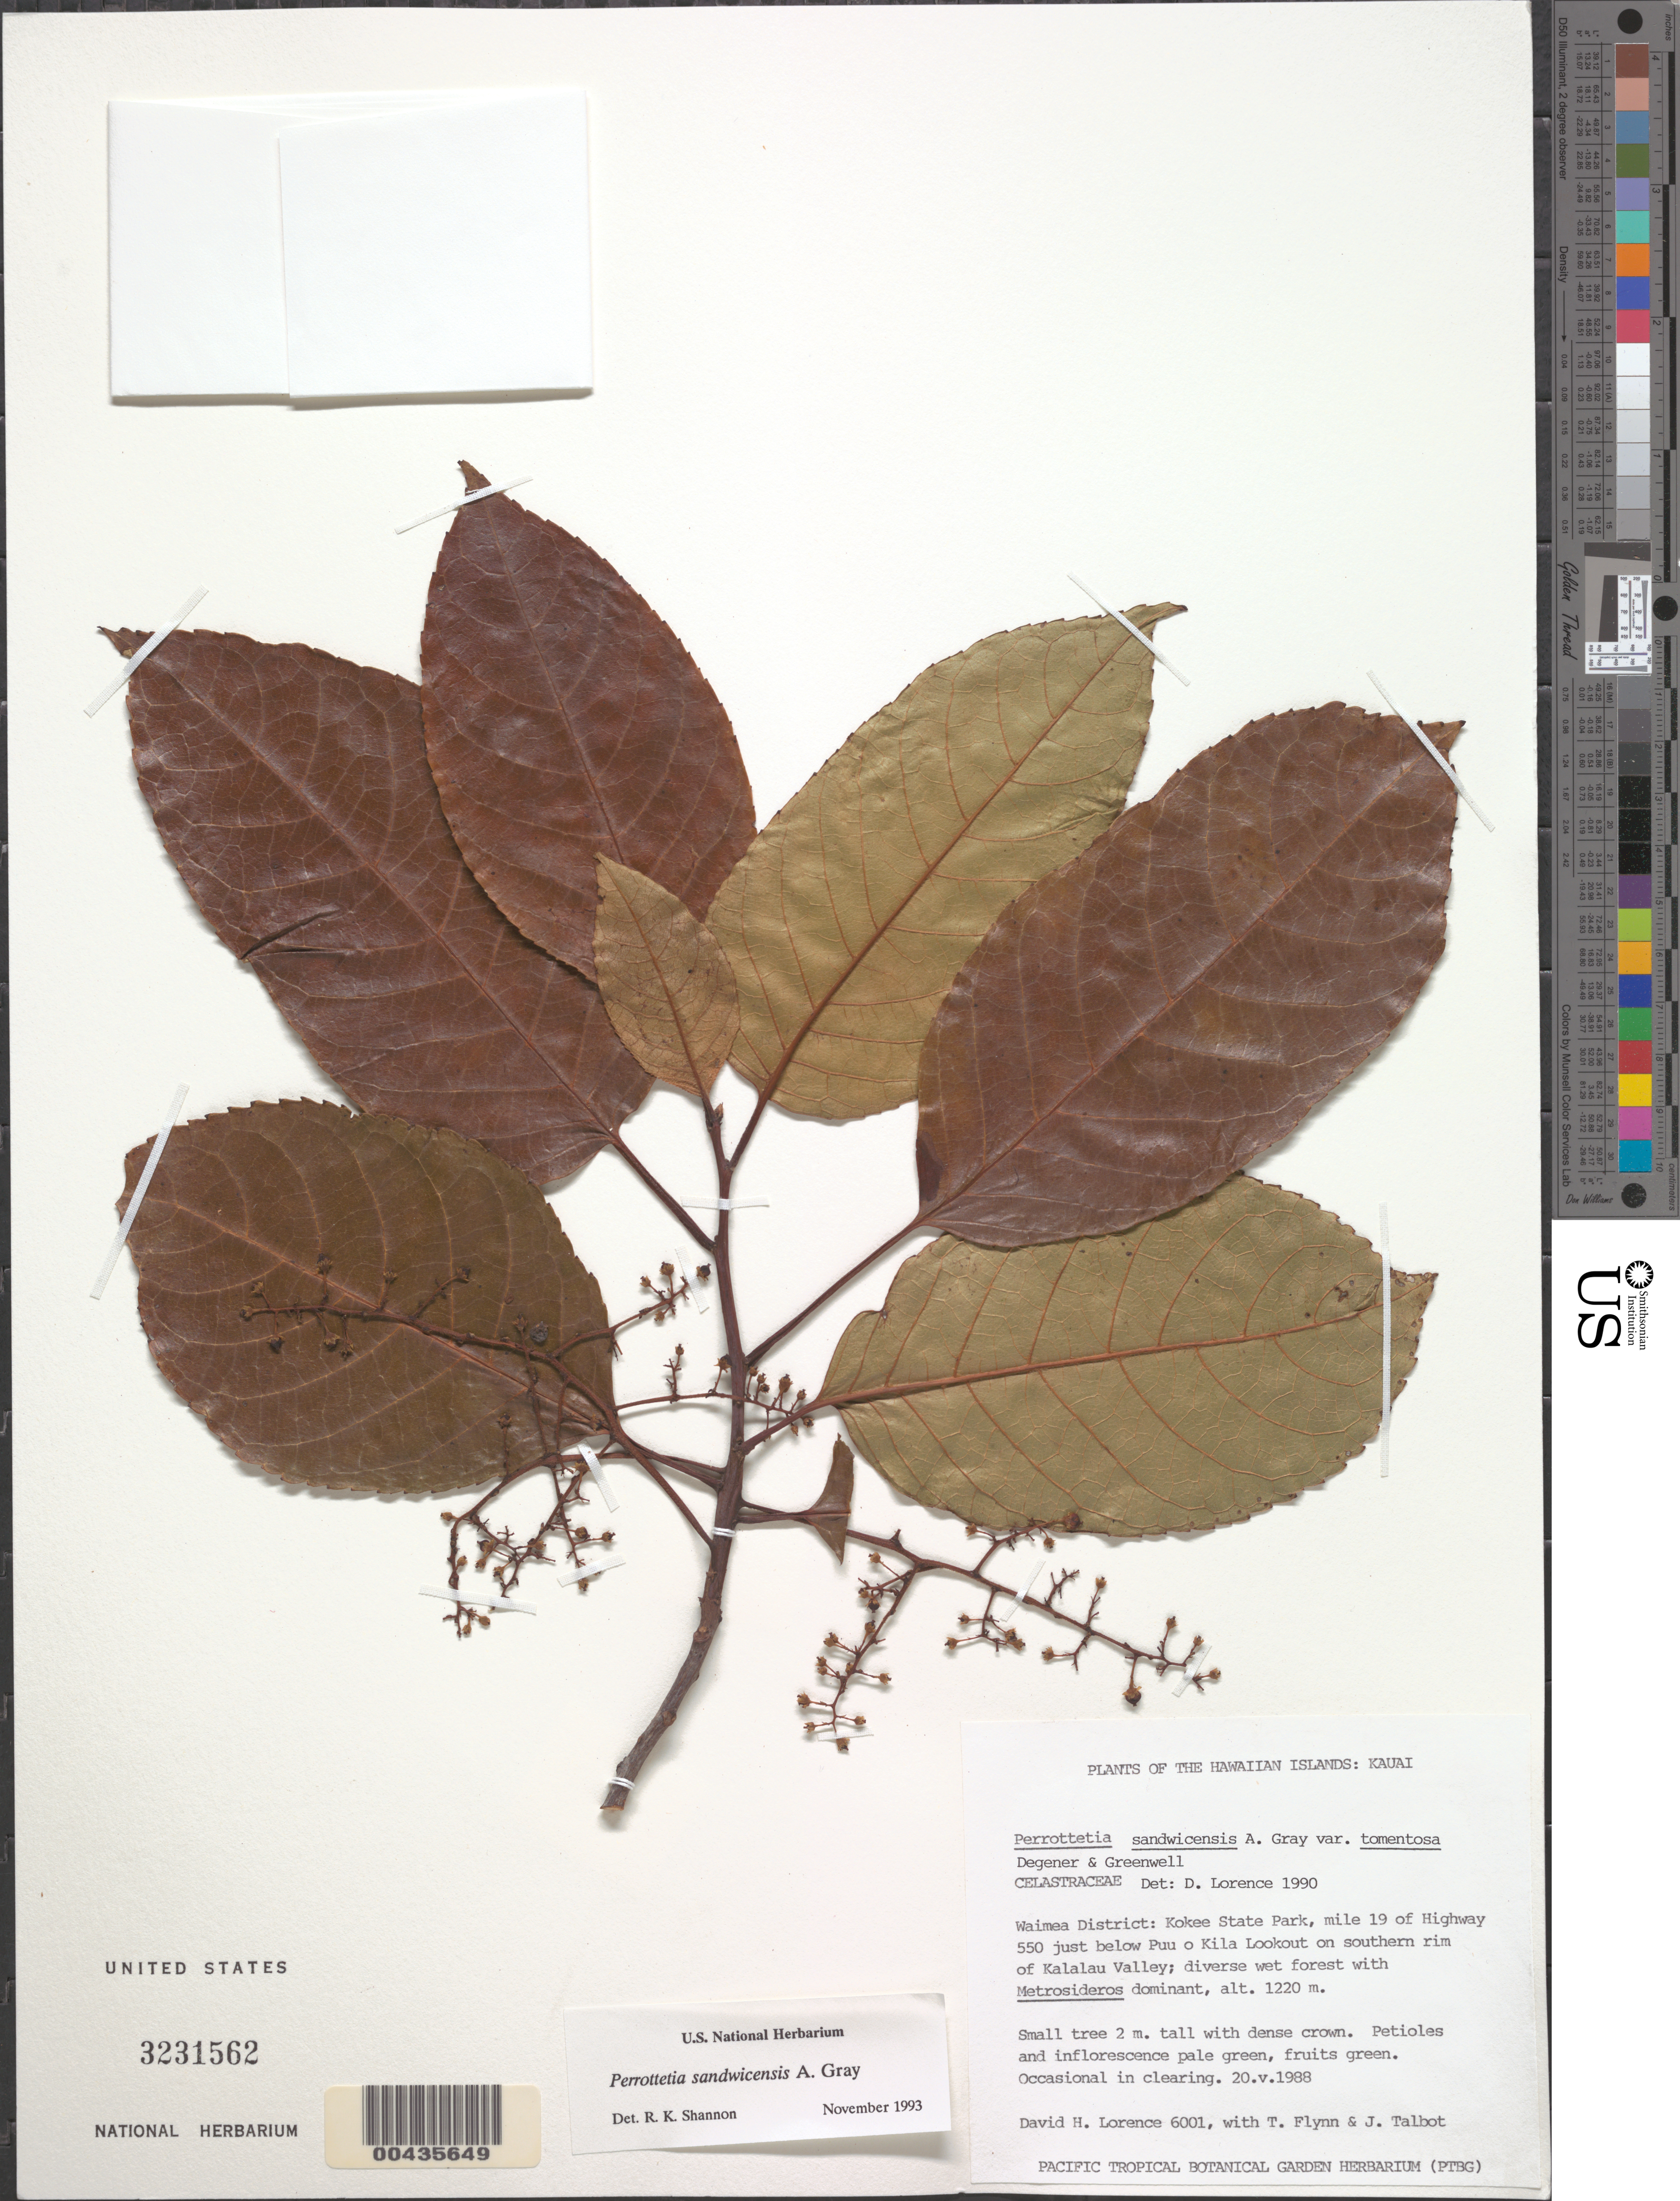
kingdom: Plantae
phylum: Tracheophyta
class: Magnoliopsida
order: Huerteales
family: Dipentodontaceae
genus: Perrottetia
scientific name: Perrottetia sandwicensis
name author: A. Gray in Wilkes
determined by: Shannon, R. K., (UNITED STATES)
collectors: D. Lorence, T. W. Flynn & J. Talbot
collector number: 6001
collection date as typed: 20 May 1988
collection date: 1988-05-20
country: United States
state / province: Hawaii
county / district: Kauai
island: Kaua'i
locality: Waimea Dist., Kokee State Park, mile 19 of Hwy 550 just below Puu o Kila Lookout on southern rim of Kalalau Valley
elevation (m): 1220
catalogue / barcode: US 3231562